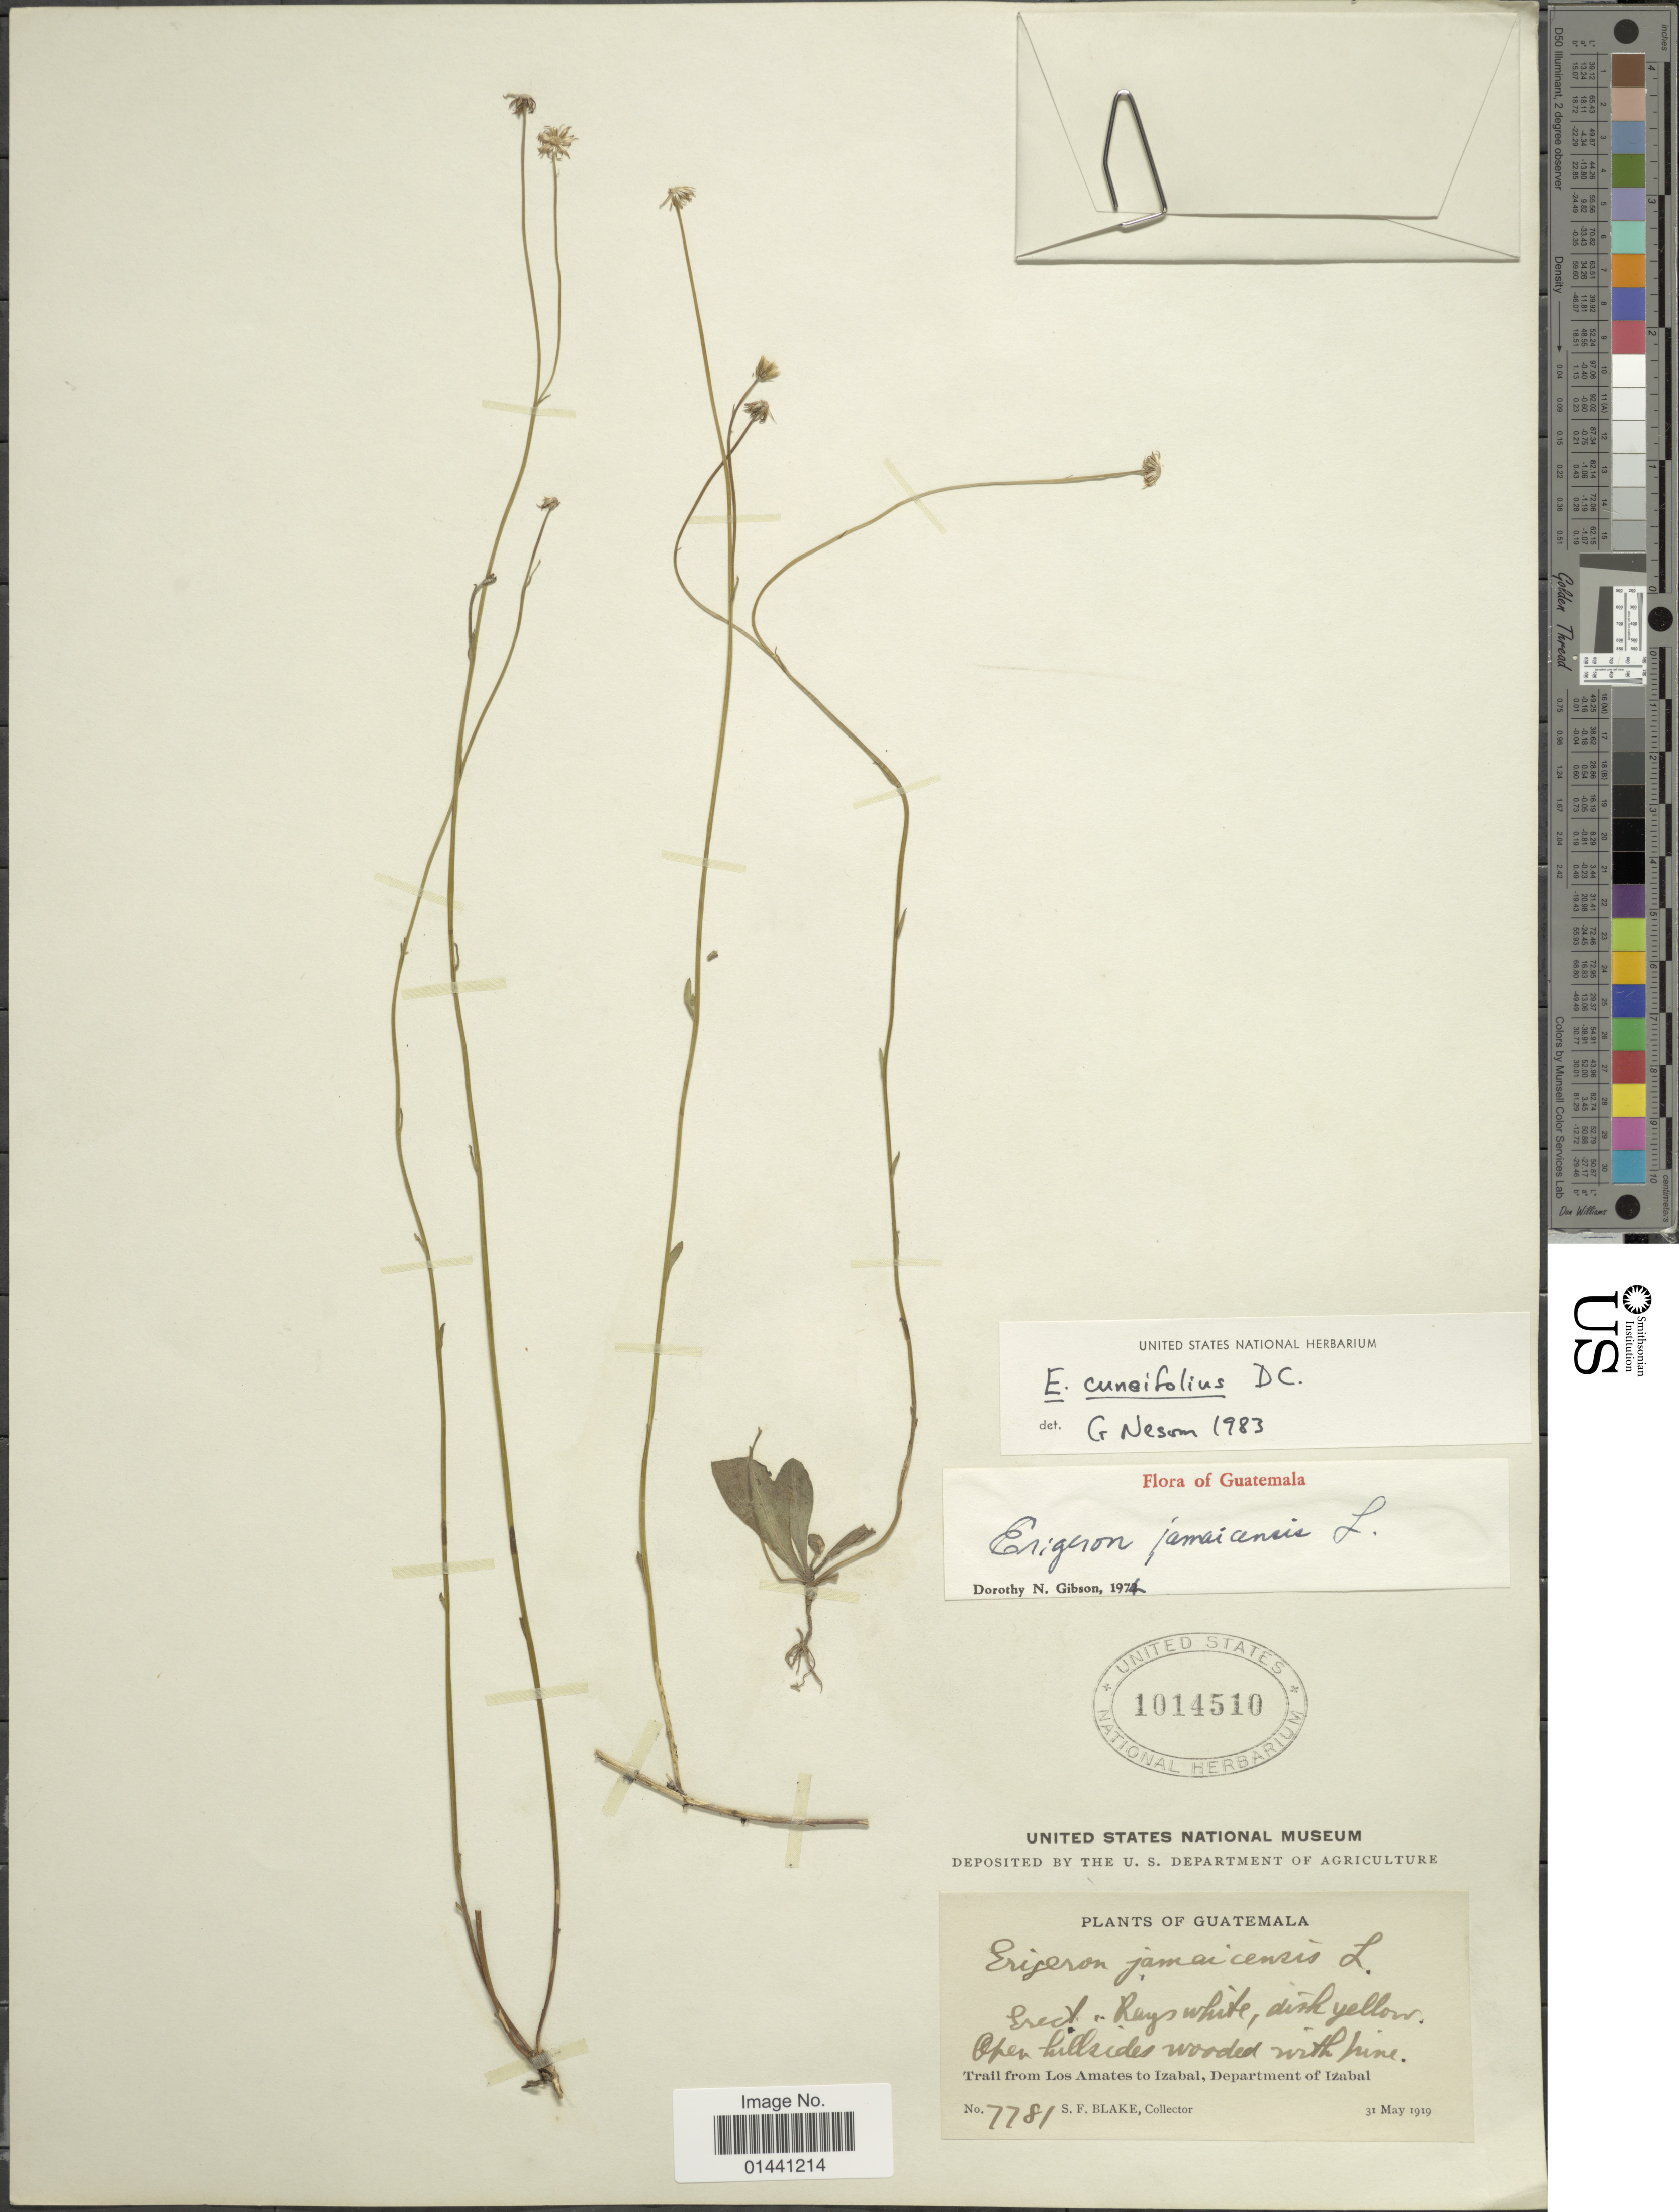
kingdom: Plantae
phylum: Tracheophyta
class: Magnoliopsida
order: Asterales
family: Asteraceae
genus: Erigeron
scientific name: Erigeron cuneifolius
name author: DC.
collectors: S. Blake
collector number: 7781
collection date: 1919-05-31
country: Guatemala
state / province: Izabal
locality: Open hillsides wooded with pine, trail from Los Amates to Izabal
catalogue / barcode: US 1014510